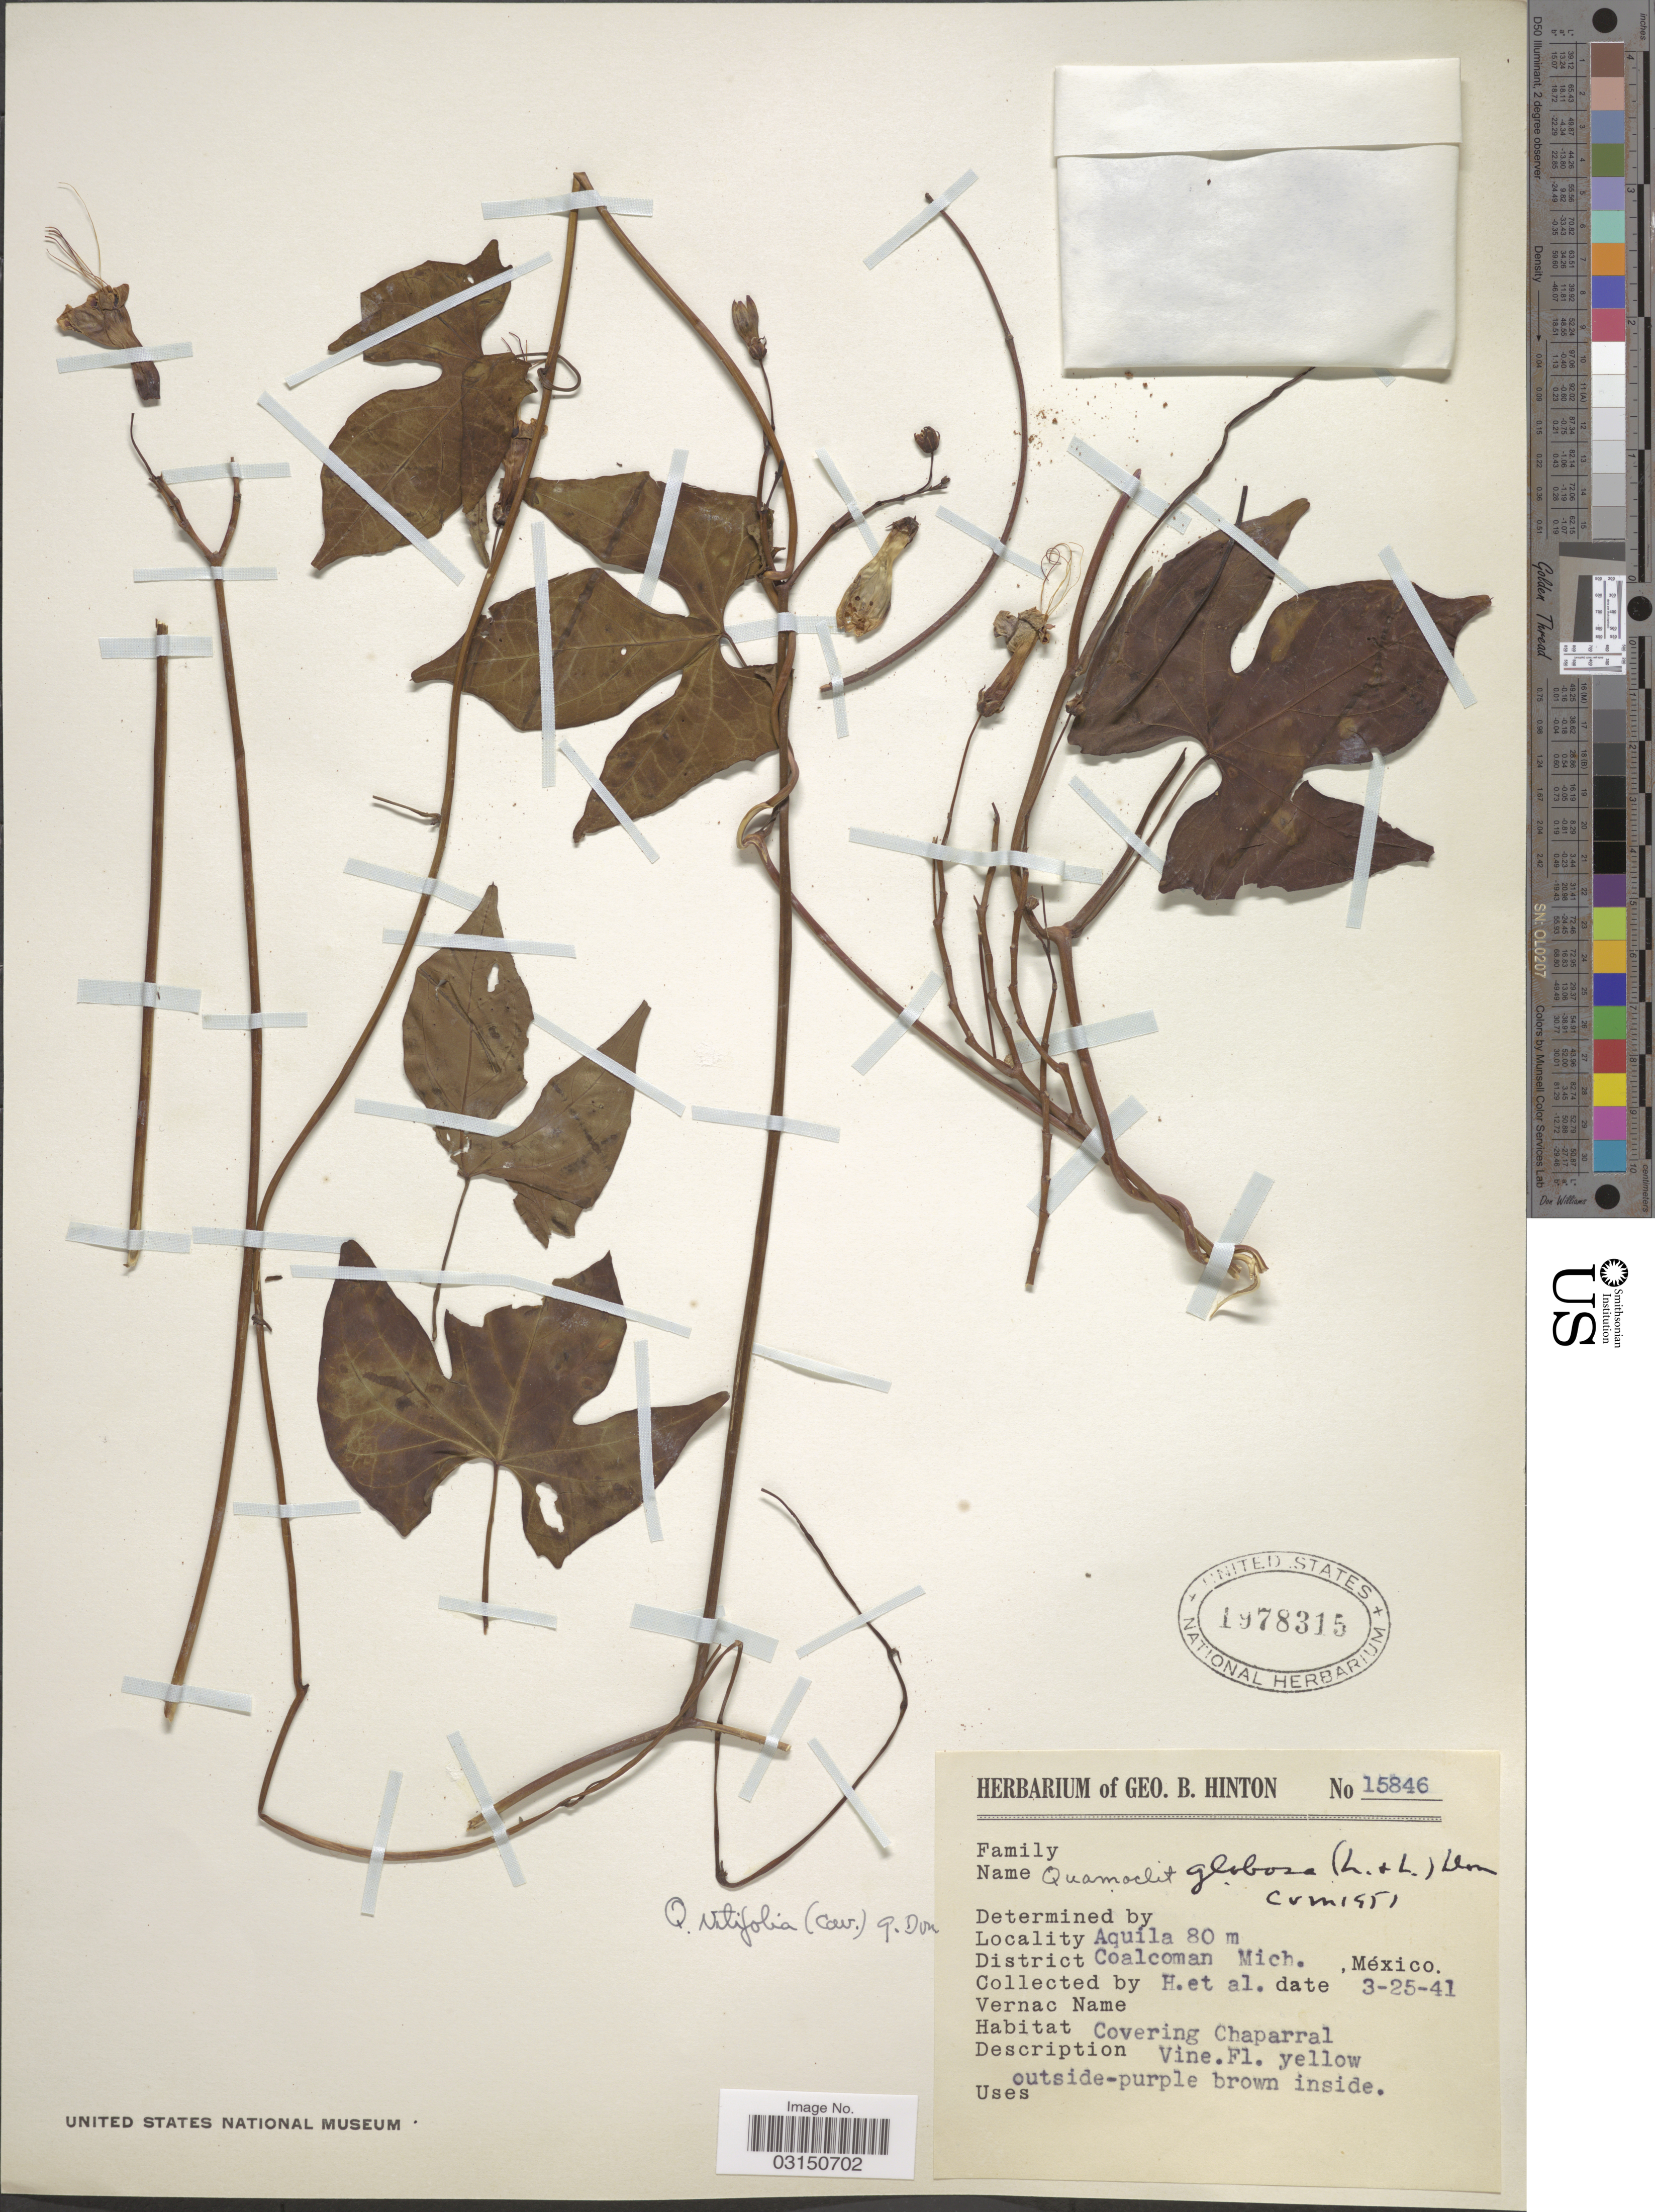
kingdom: Plantae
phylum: Tracheophyta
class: Magnoliopsida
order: Solanales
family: Convolvulaceae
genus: Ipomoea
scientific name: Ipomoea neei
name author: (Spreng.) O'Donell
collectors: G. B. Hinton & et al.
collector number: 15846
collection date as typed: Transcribed d/m/y: 25/3/41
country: Mexico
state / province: Michoacán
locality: Aquila. District Coalcoman.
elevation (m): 80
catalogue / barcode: US 1978315